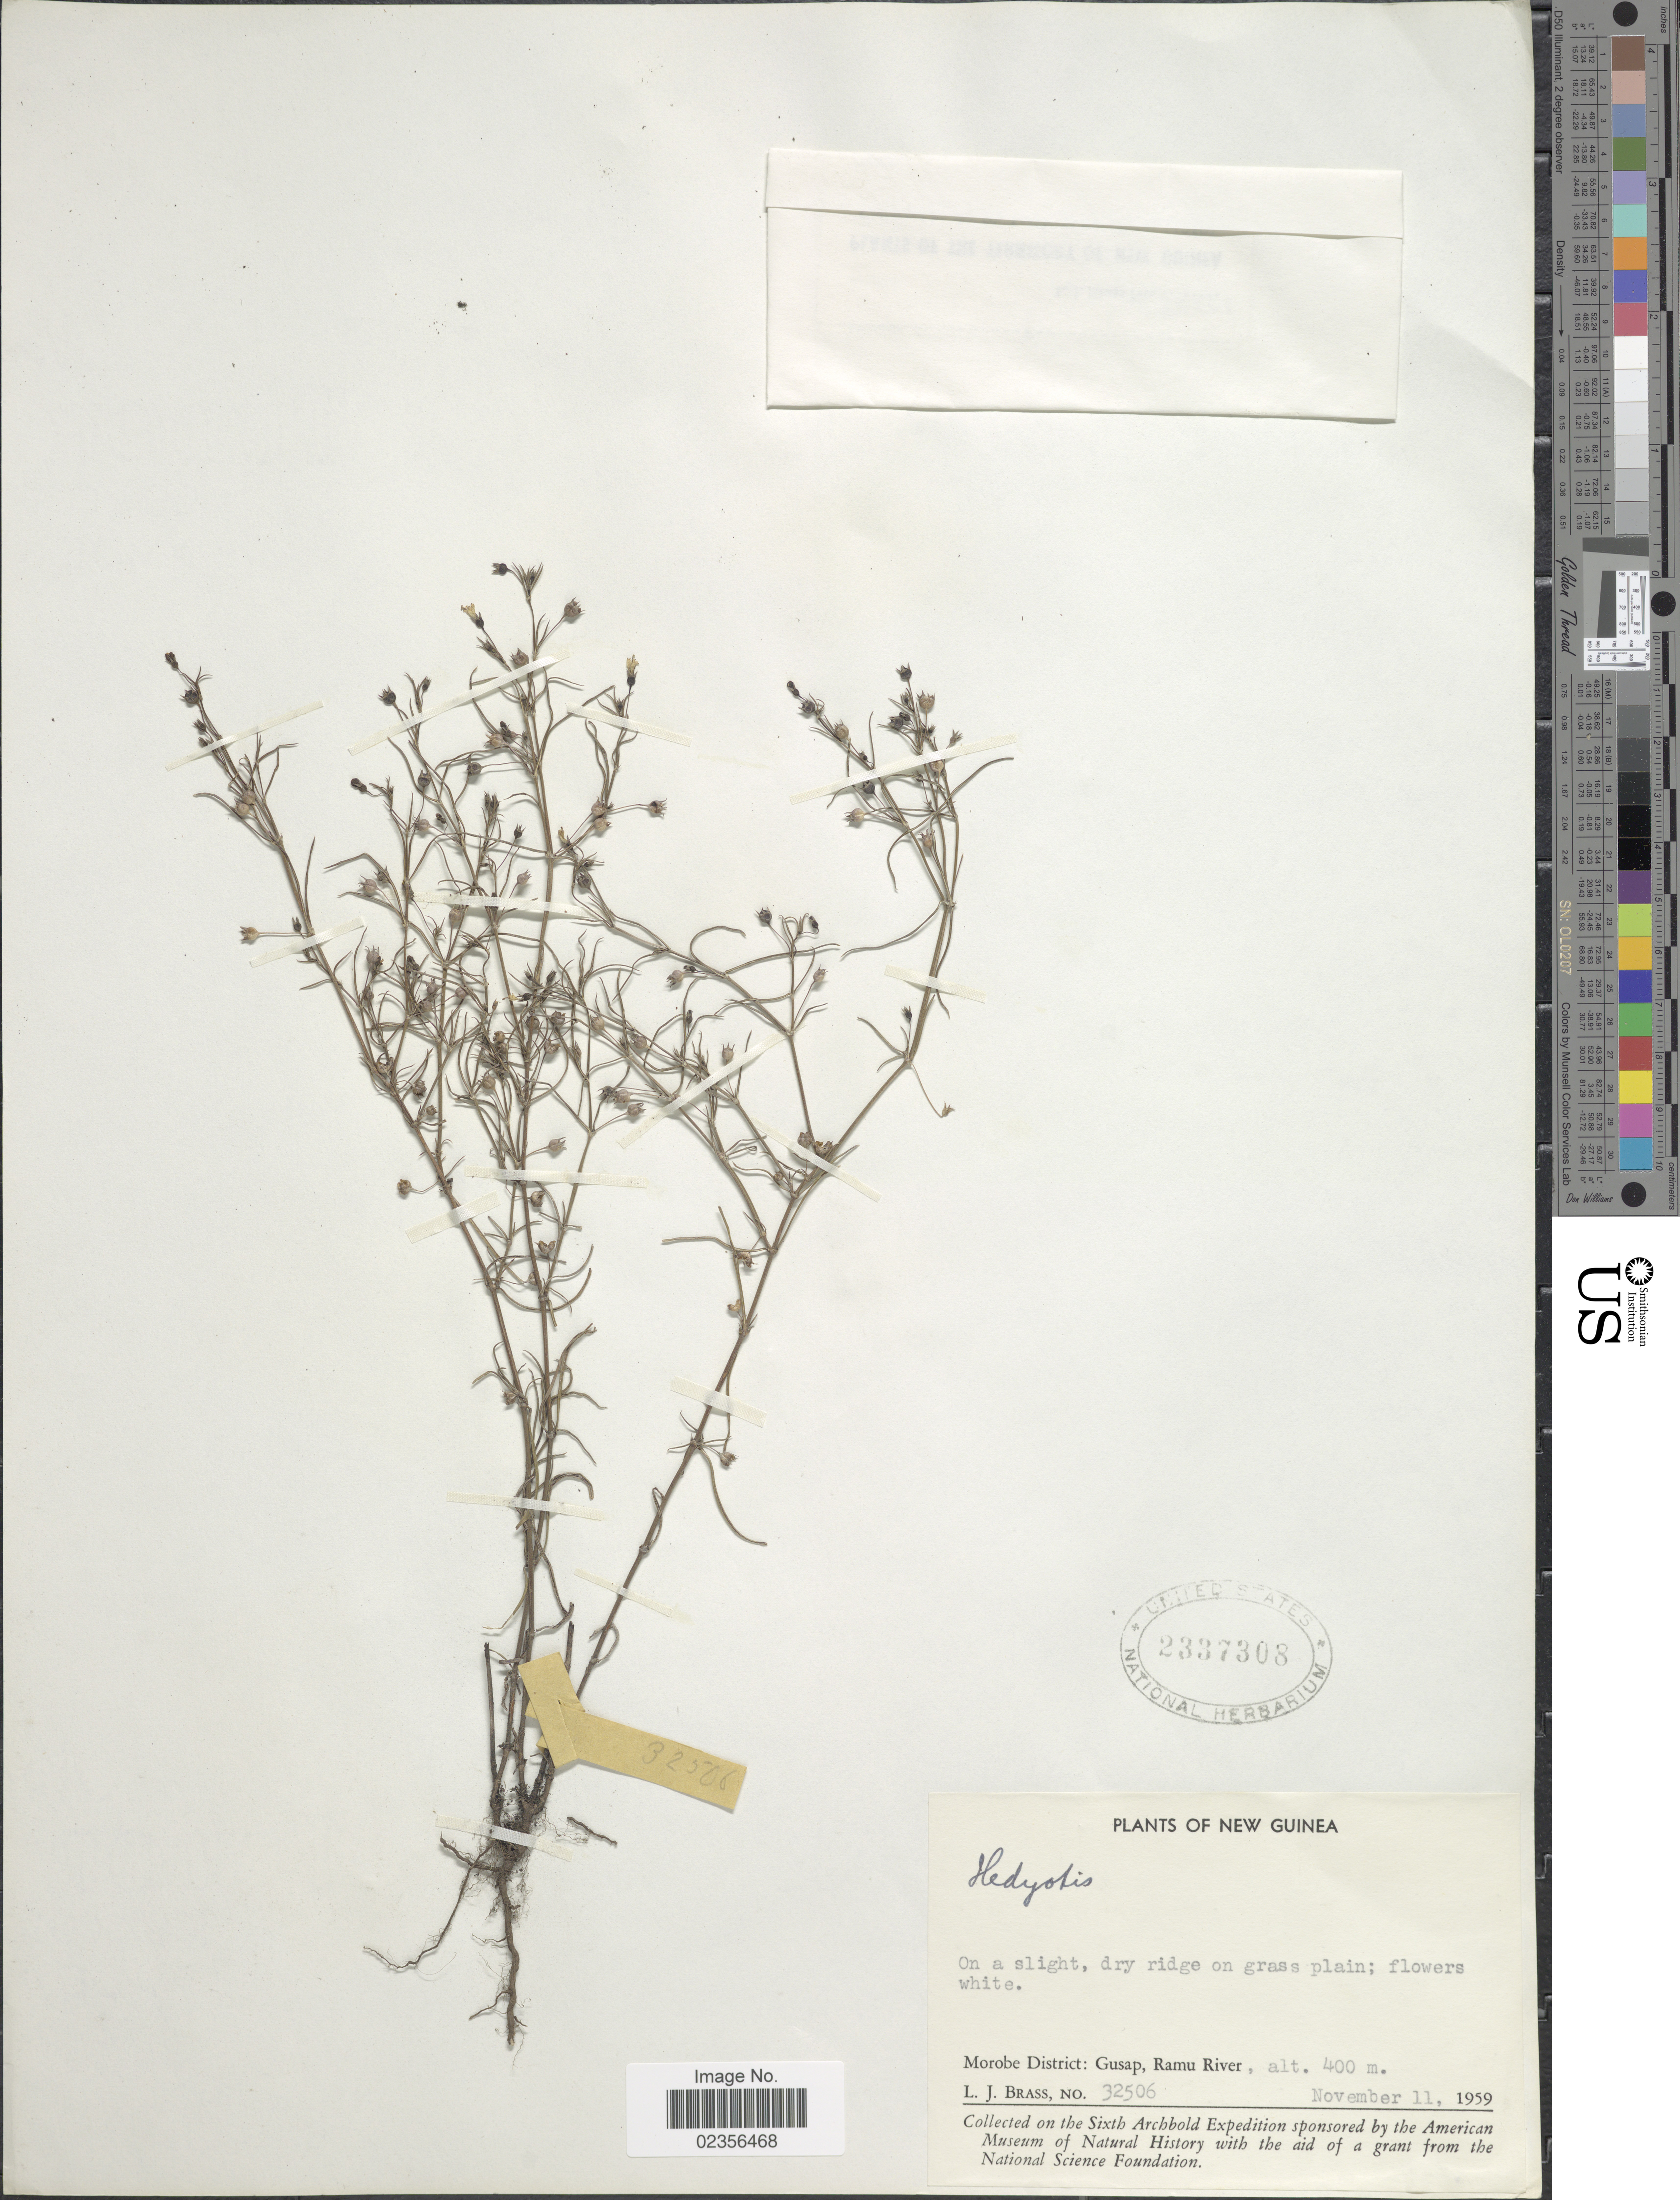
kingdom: Plantae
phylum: Tracheophyta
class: Magnoliopsida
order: Gentianales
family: Rubiaceae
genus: Hedyotis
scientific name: Hedyotis sp.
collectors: L. J. Brass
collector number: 32506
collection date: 1959-11-11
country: Papua New Guinea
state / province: Morobe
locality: New Guinea. Gusap, Ramu River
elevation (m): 400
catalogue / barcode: US 2337308